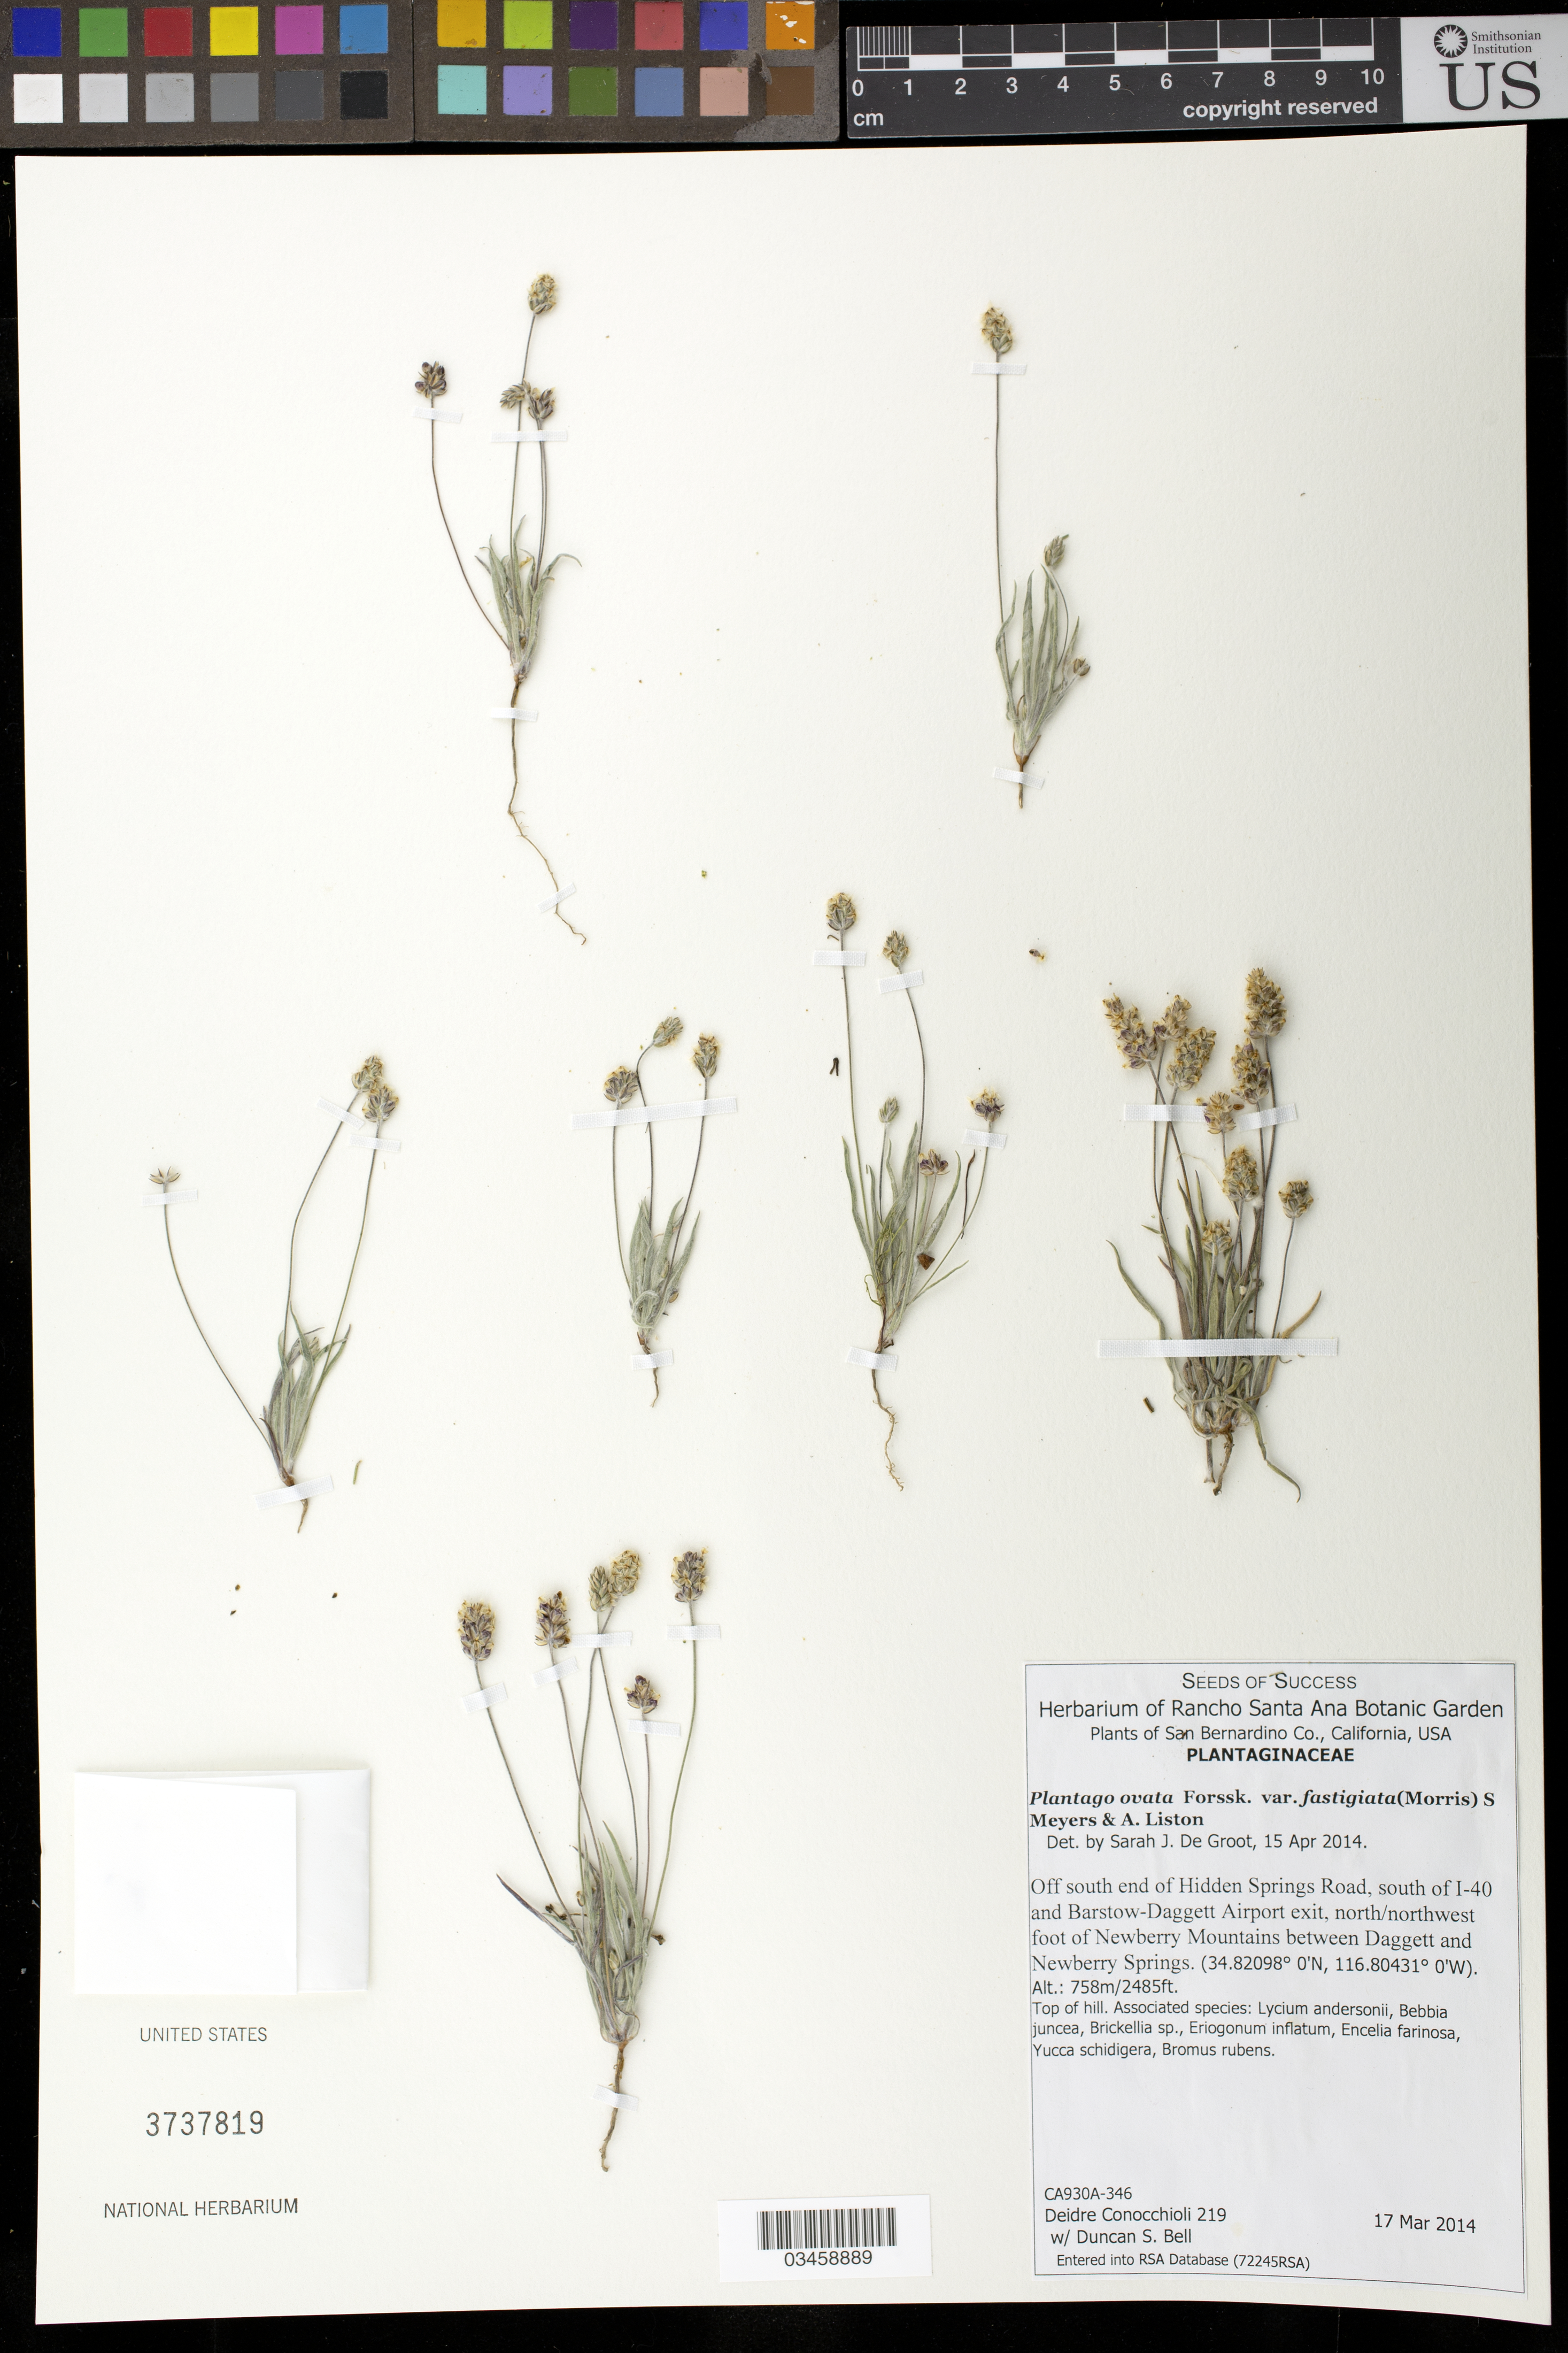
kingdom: Plantae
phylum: Tracheophyta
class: Magnoliopsida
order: Lamiales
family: Plantaginaceae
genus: Plantago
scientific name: Plantago ovata var. fastigiata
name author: (E. Morris) Meyers & Liston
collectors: D. Conocchioli & D. S. Bell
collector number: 219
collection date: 2014-03-17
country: United States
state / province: California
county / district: San Bernardino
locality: Off south end of Hidden Springs Road, S of I-40 and Barstow-Daggett Airport exit, NNW foot of Newberry Mts between Daggett and Newberry Springs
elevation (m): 757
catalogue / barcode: US 3737819